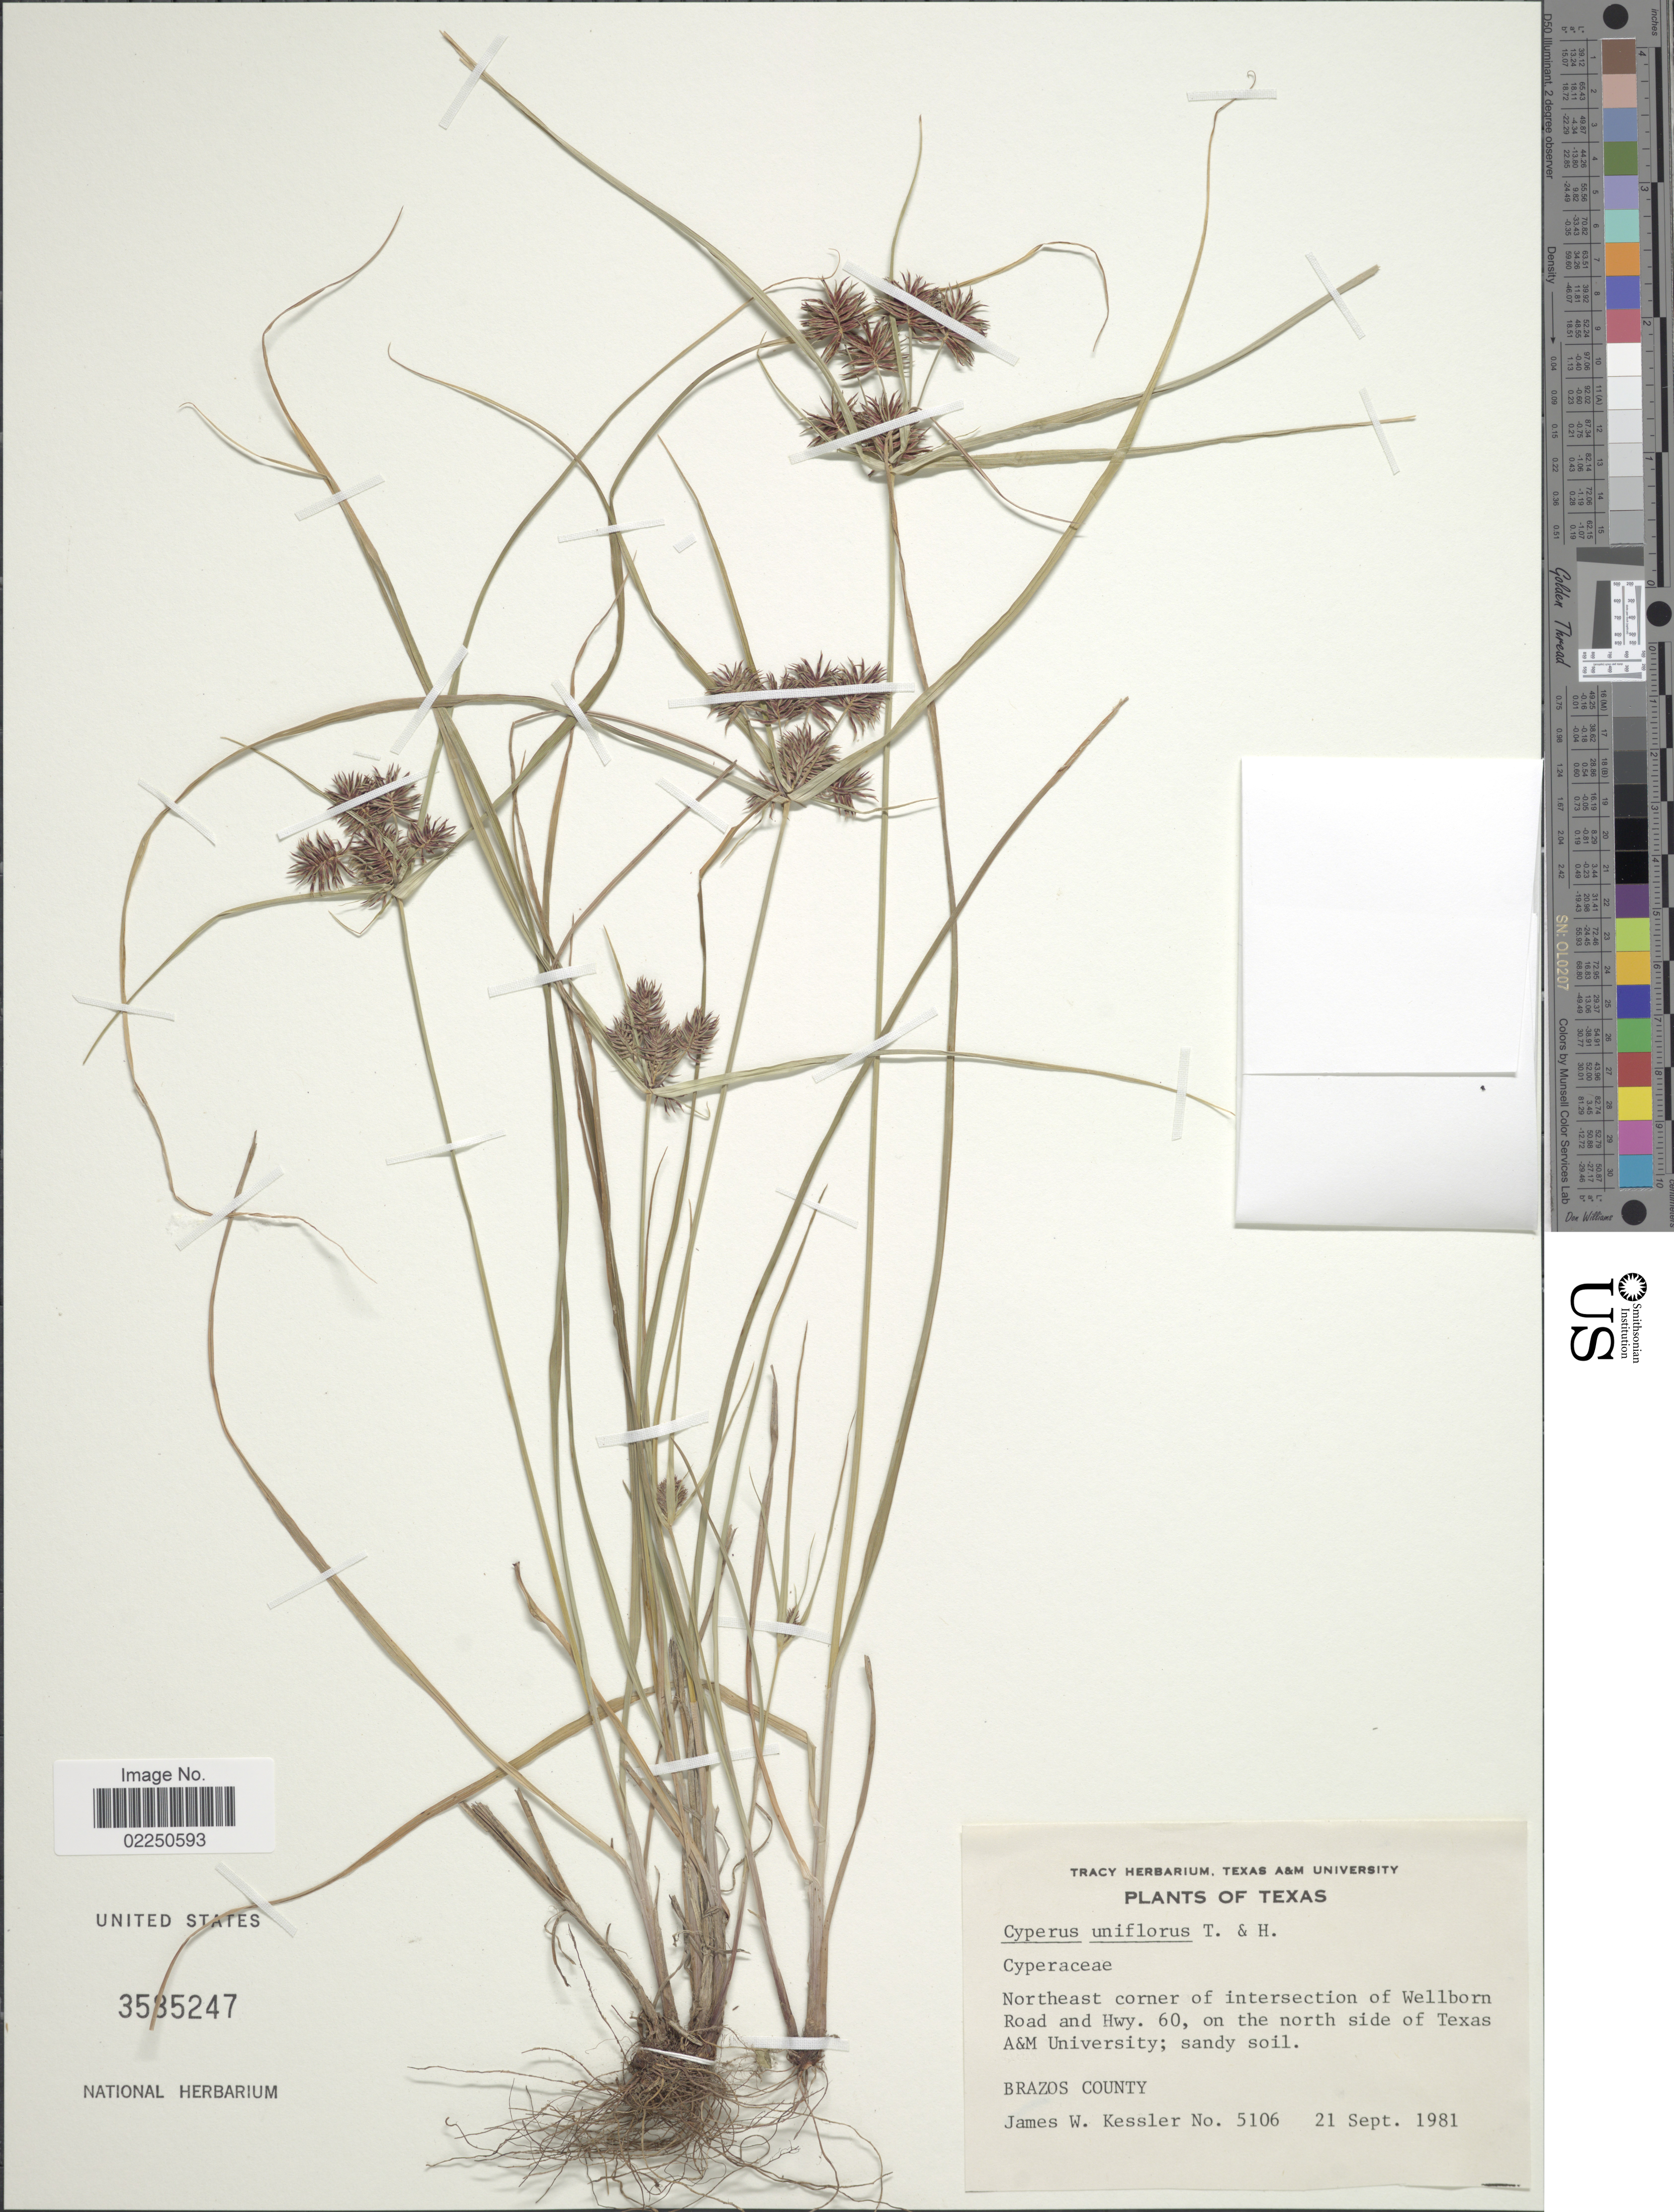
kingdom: Plantae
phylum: Tracheophyta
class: Liliopsida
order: Poales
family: Cyperaceae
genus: Cyperus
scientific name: Cyperus retroflexus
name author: Buckley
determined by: Turner, B. L.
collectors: J. W. Kessler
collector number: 5106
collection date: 1981-09-21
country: United States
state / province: Texas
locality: Northeast corner of intersection of Welborn Road and Hwy. 60, on the north side of Texas A&M University. Brazos County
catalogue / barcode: US 3585247